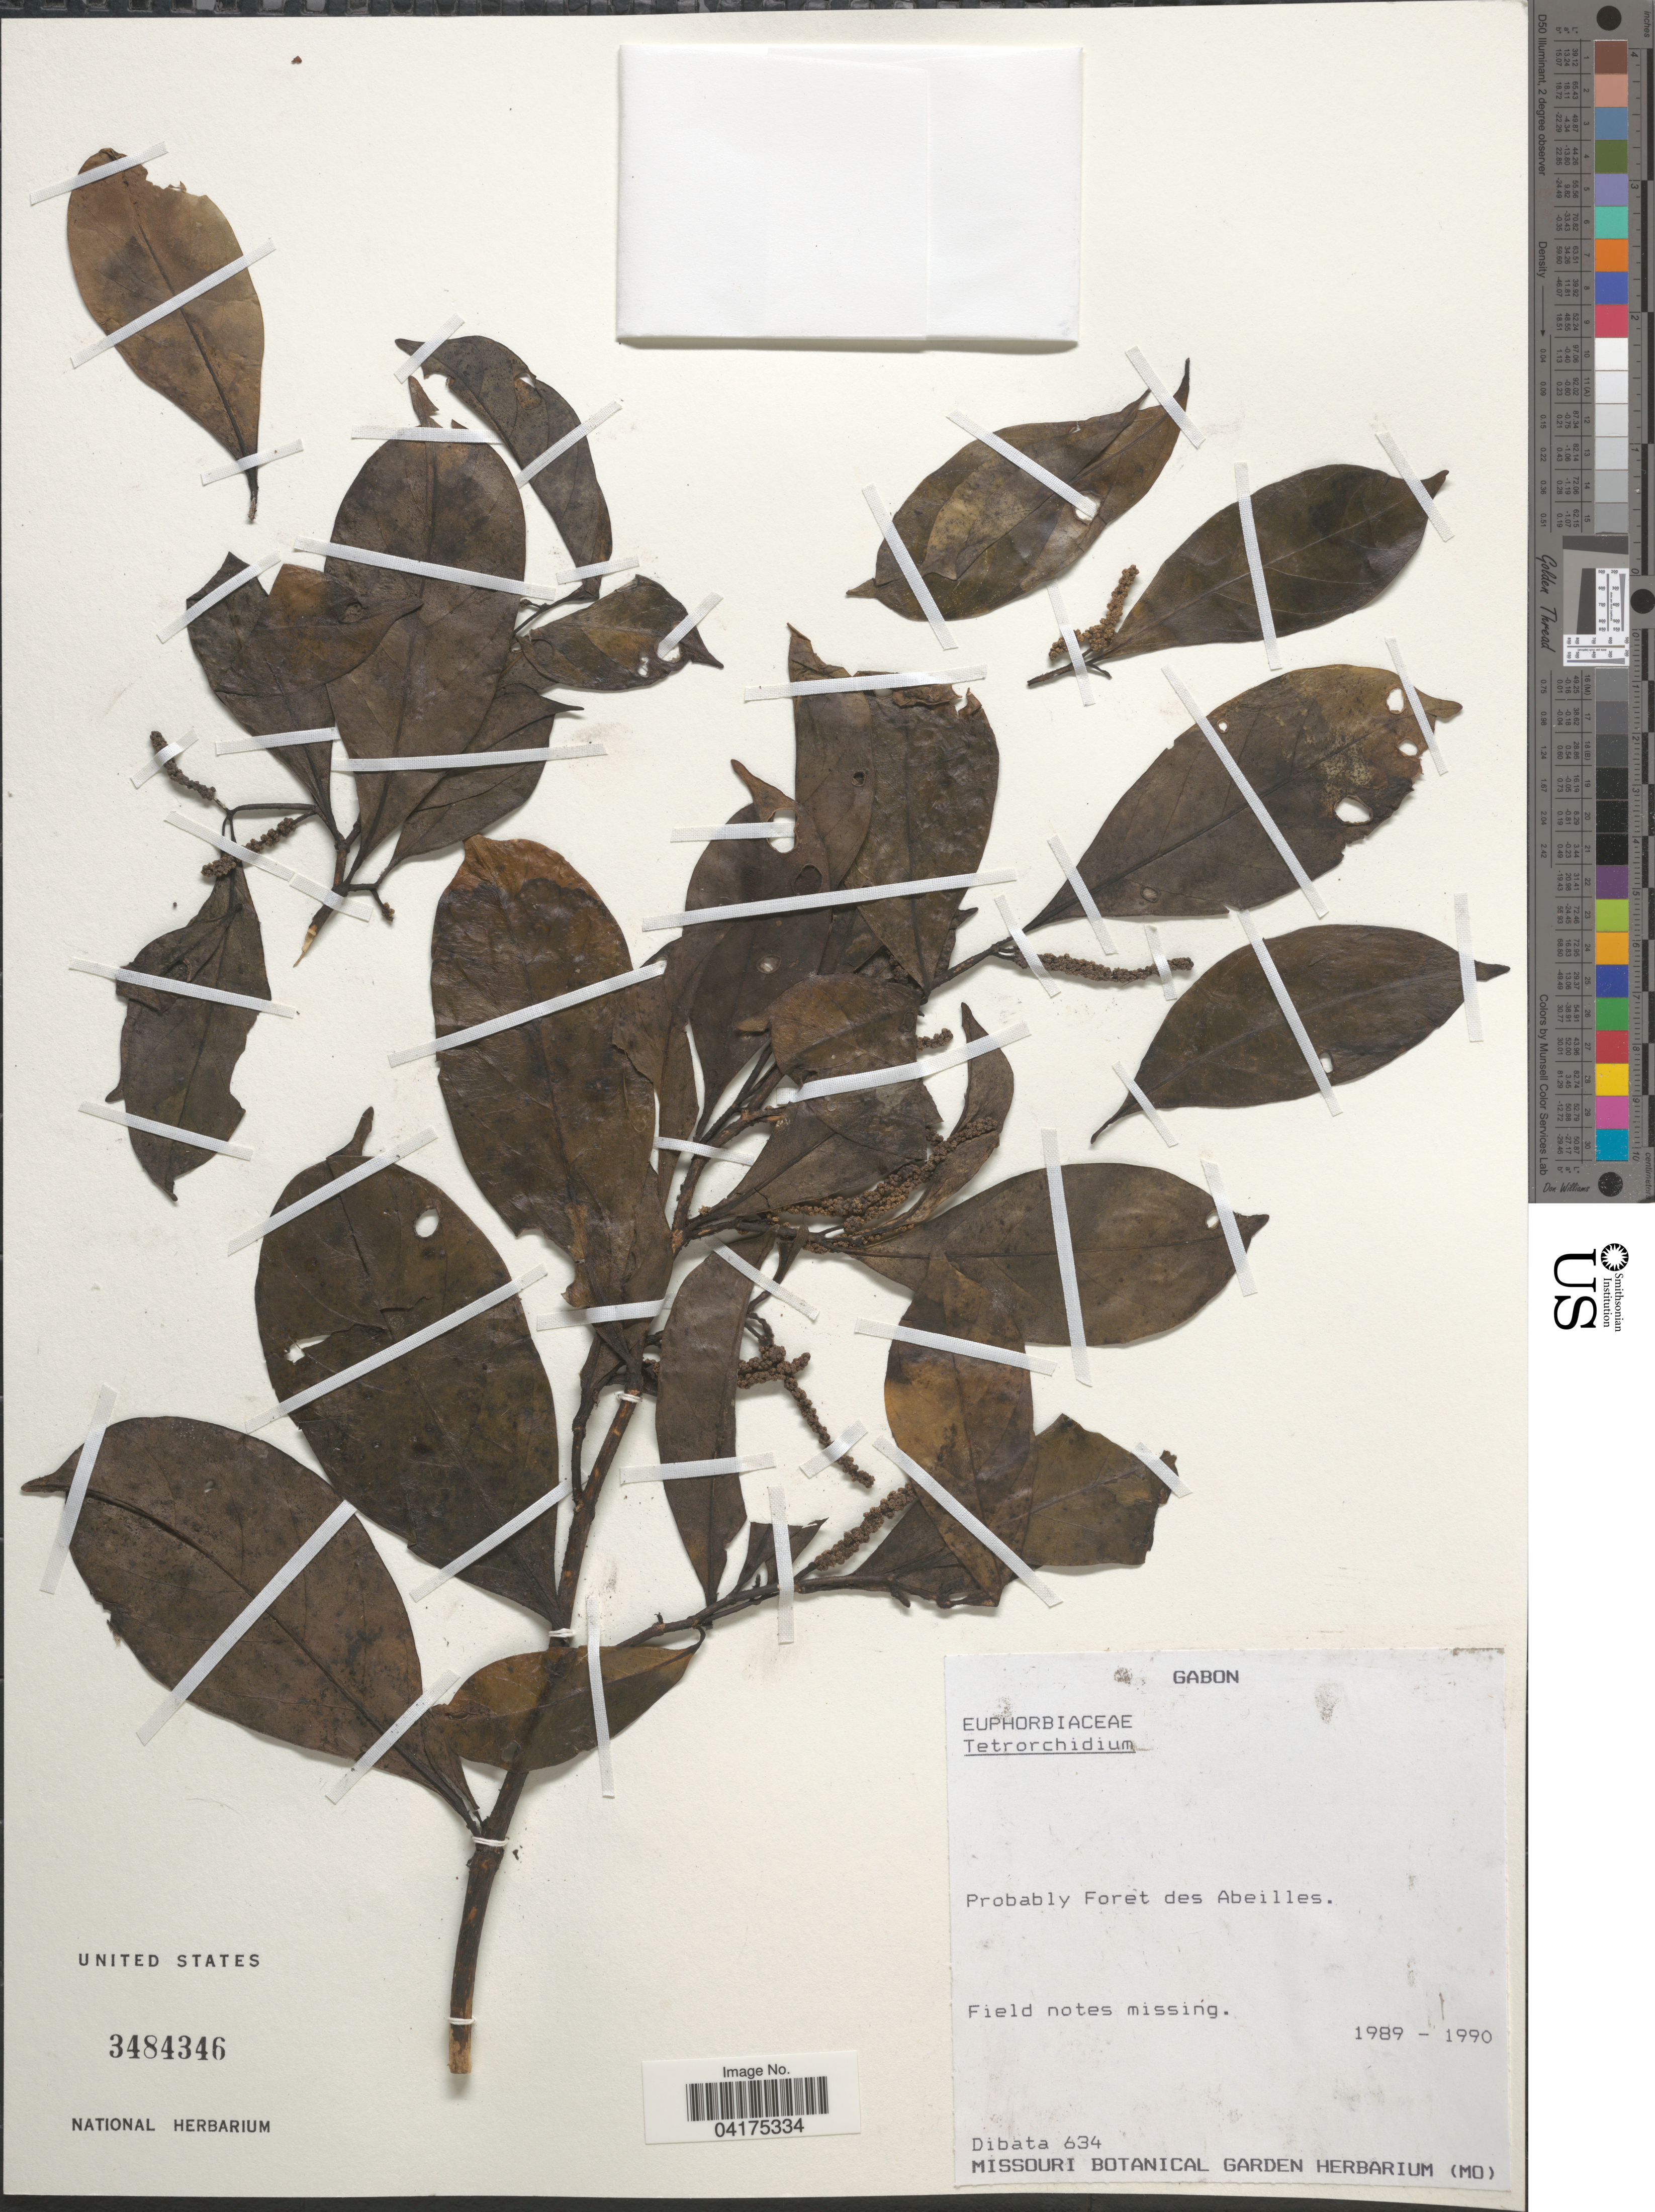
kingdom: Plantae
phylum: Tracheophyta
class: Magnoliopsida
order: Malpighiales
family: Euphorbiaceae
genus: Tetrorchidium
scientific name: Tetrorchidium sp.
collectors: Dibata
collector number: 634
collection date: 1989/1990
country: Gabon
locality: Probably Foret des Abeilles.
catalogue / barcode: US 3484346